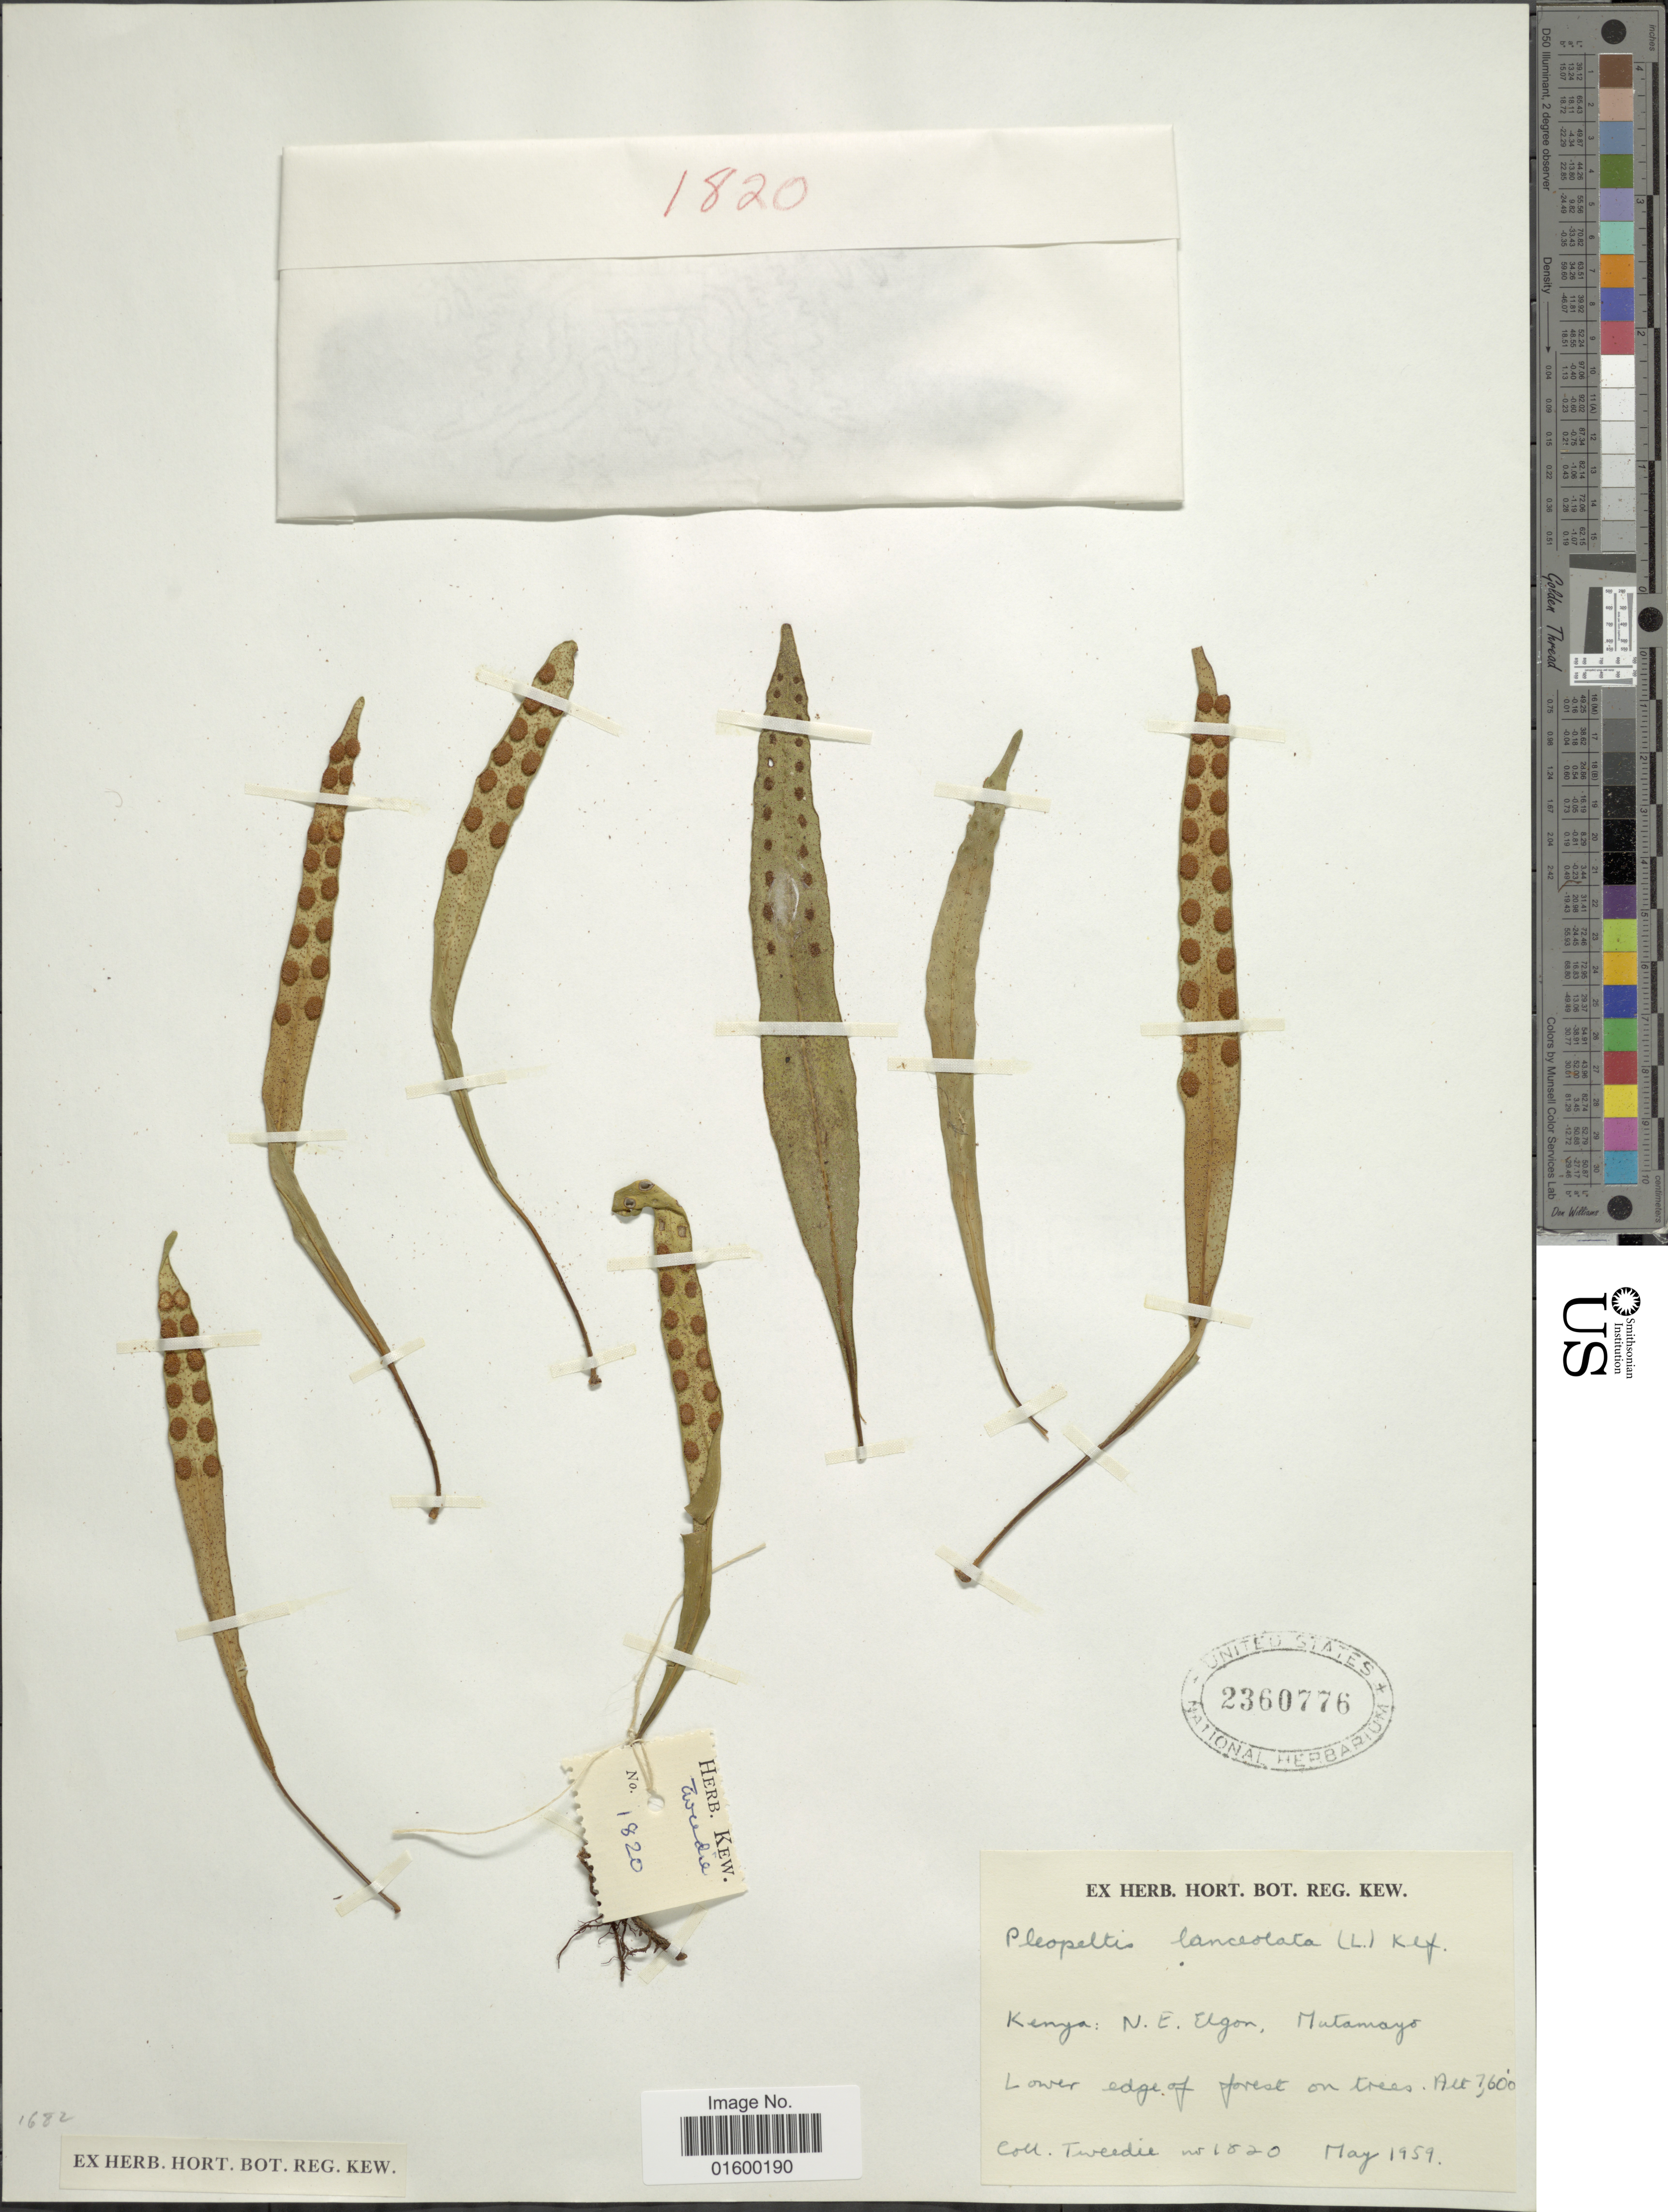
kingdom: Plantae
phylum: Tracheophyta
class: Polypodiopsida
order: Polypodiales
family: Polypodiaceae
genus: Pleopeltis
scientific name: Pleopeltis macrocarpa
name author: (Bory ex Willd.) Kaulf.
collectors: -- Tweedie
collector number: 1820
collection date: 1959-05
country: Kenya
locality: Kenya: N. E. Elgon, Matamayo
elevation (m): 232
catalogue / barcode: US 2360776